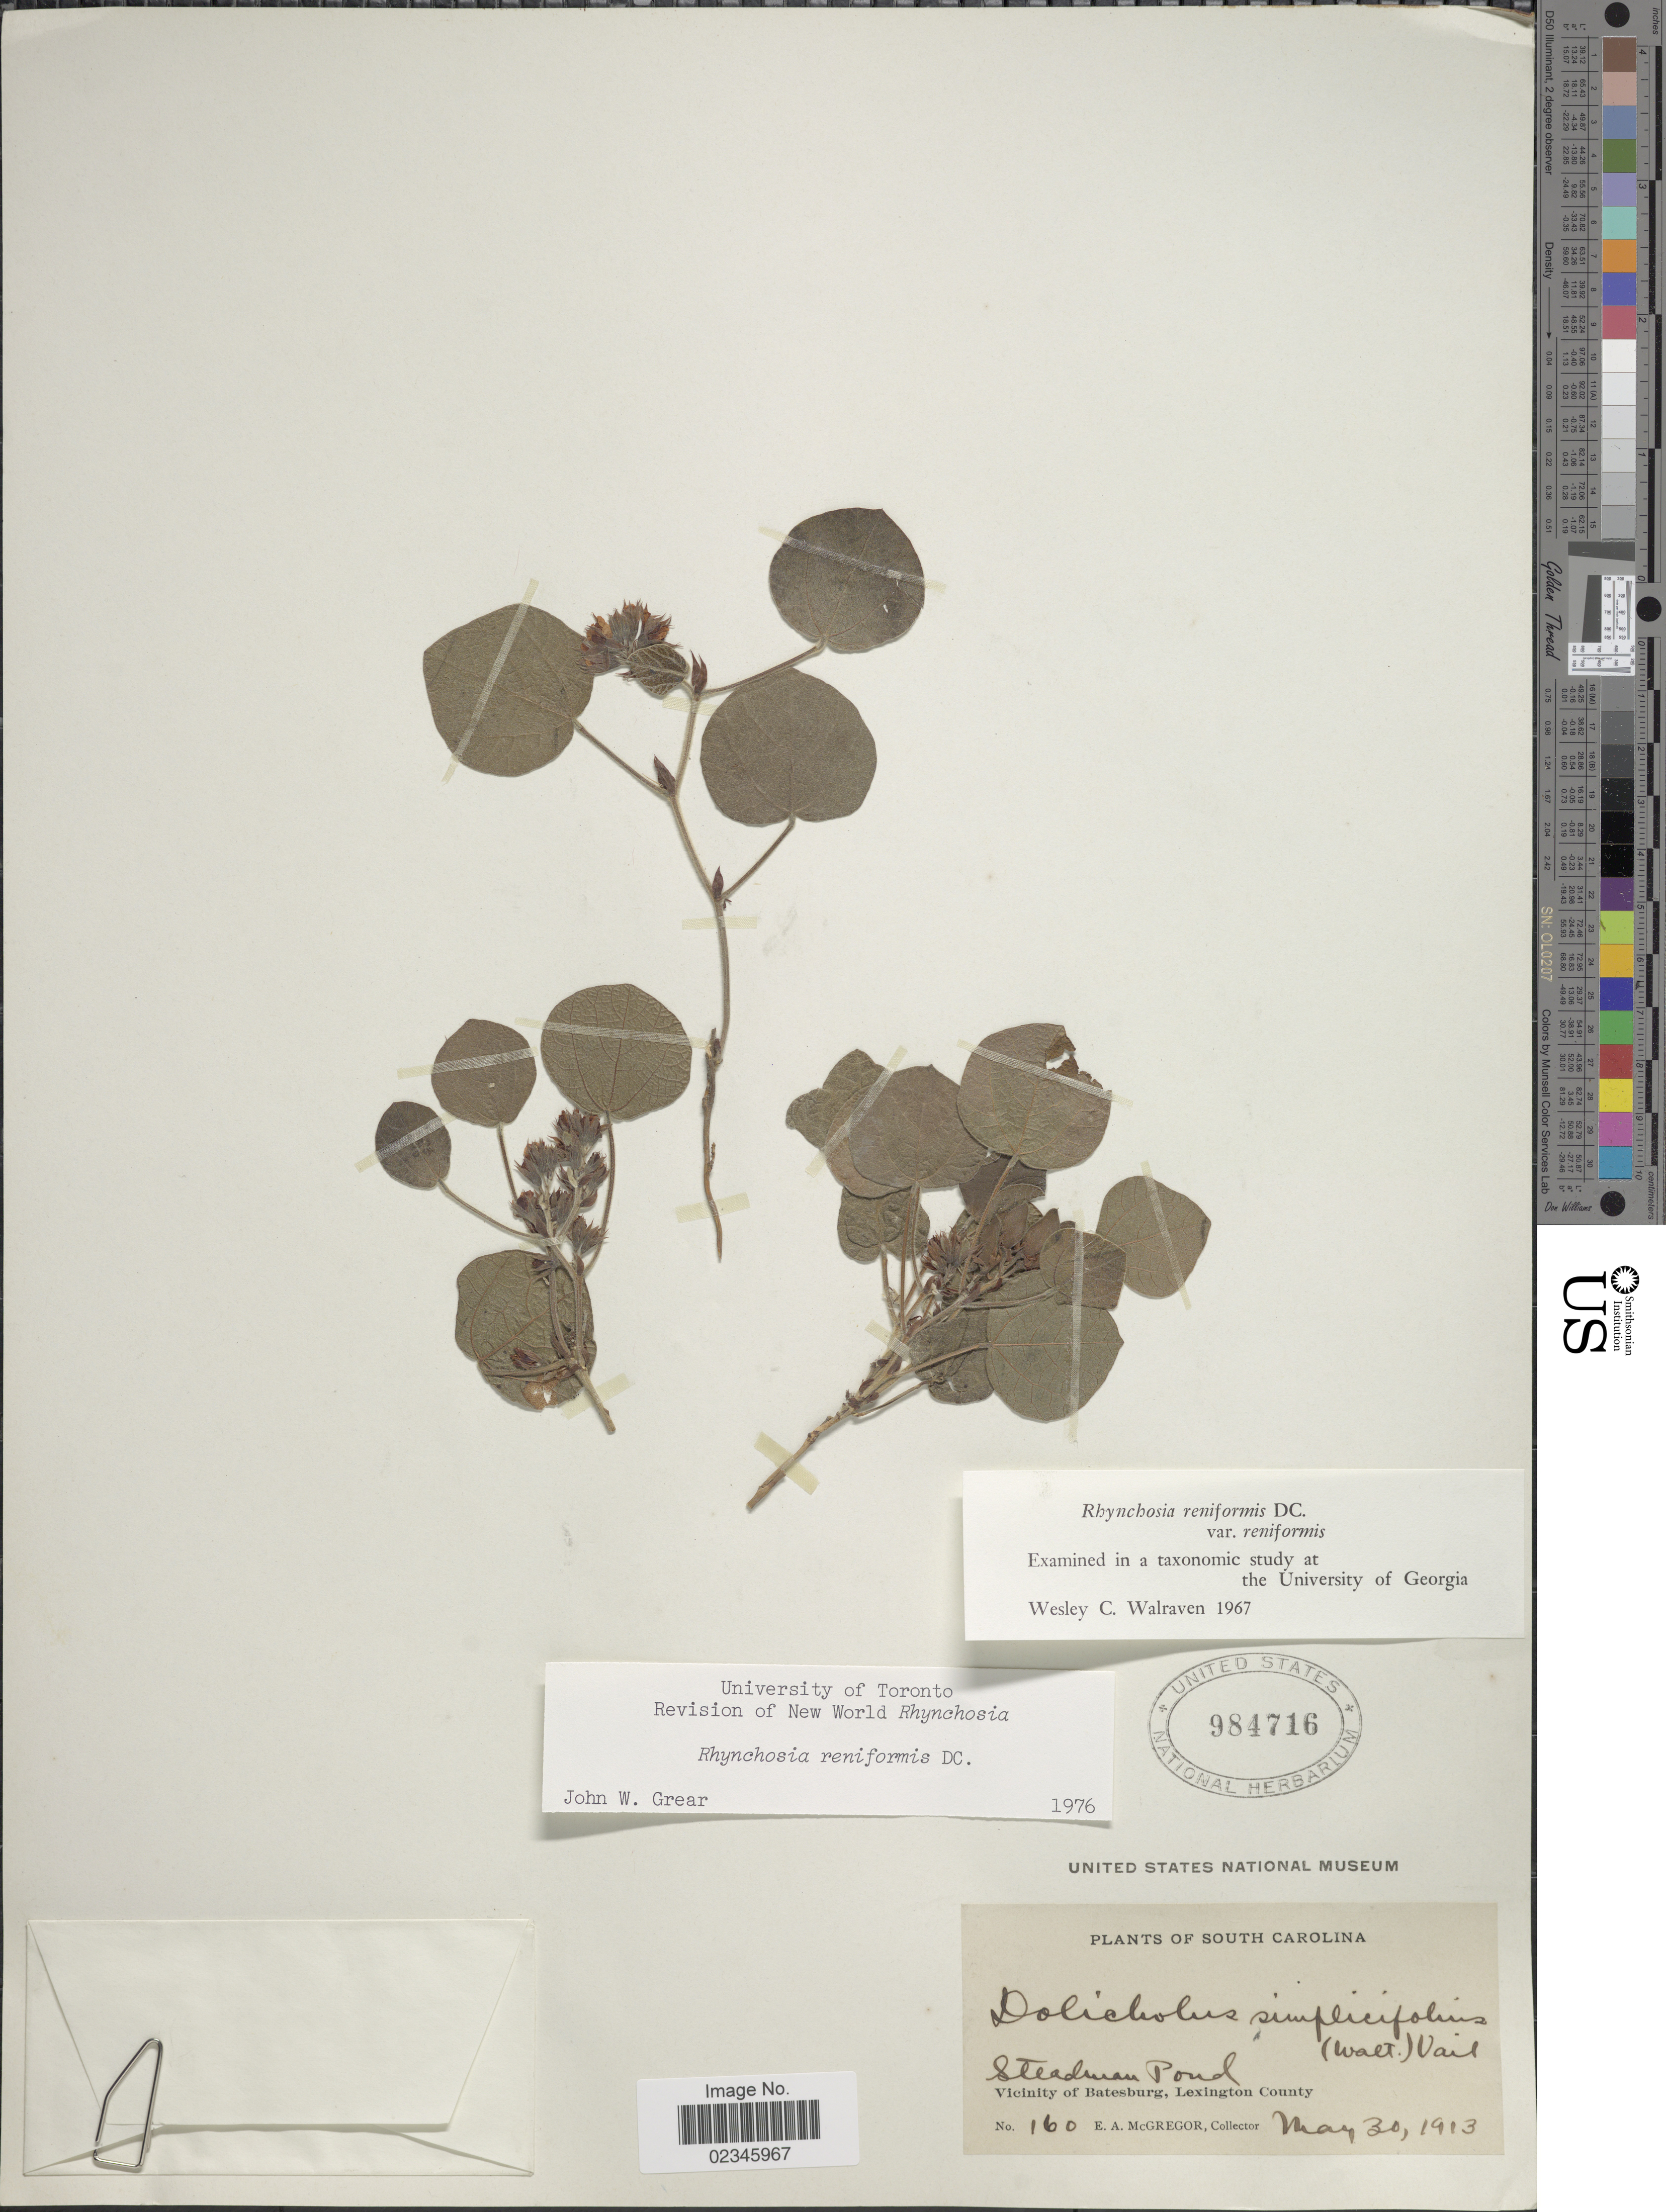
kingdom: Plantae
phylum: Tracheophyta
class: Magnoliopsida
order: Fabales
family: Fabaceae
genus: Rhynchosia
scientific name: Rhynchosia reniformis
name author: DC.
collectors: E. A. McGregor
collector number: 160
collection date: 1913-05-30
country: United States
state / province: South Carolina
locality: Steadman Pond, vicinity of Batesburg, Lexington County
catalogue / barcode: US 984716